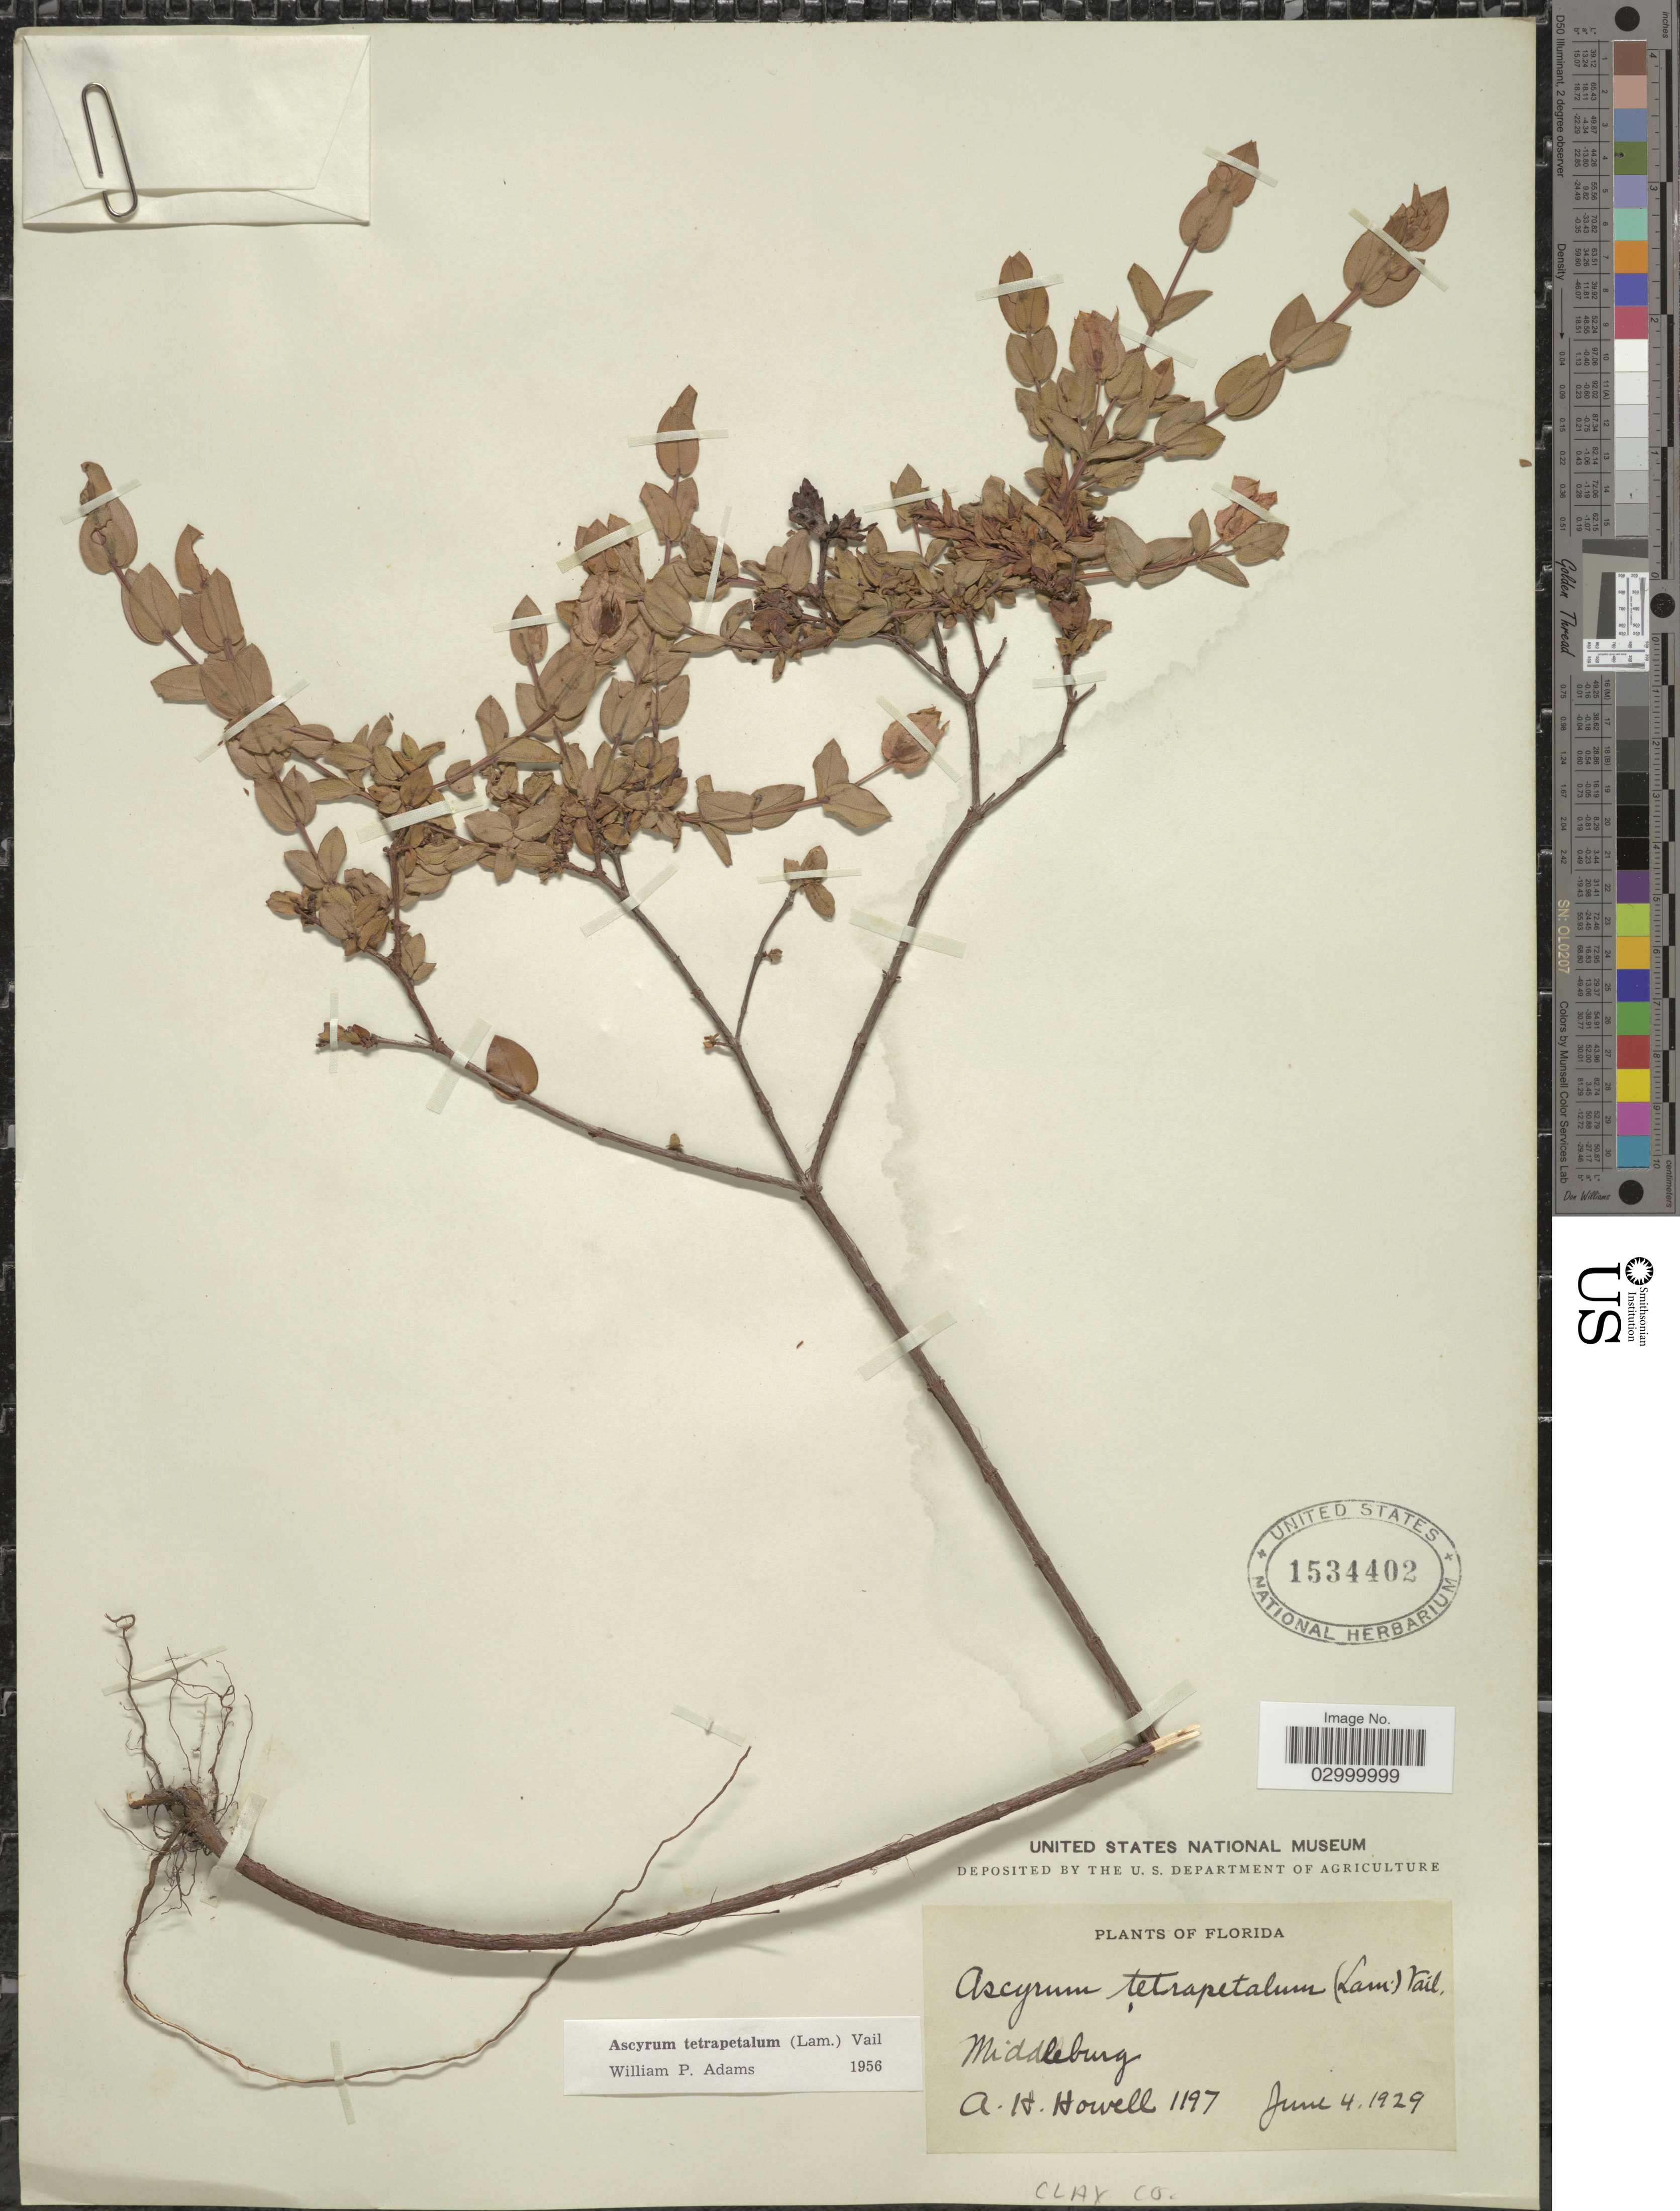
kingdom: Plantae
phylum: Tracheophyta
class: Magnoliopsida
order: Malpighiales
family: Hypericaceae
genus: Hypericum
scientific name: Hypericum tetrapetalum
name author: Lam.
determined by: Strong, Mark T., (BOT), Smithsonian Institution - National Museum of Natural History (UNITED STATES)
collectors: A. Howell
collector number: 1197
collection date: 1929-06-04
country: United States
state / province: Florida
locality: Middleburg. Clay Co.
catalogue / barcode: US 1534402